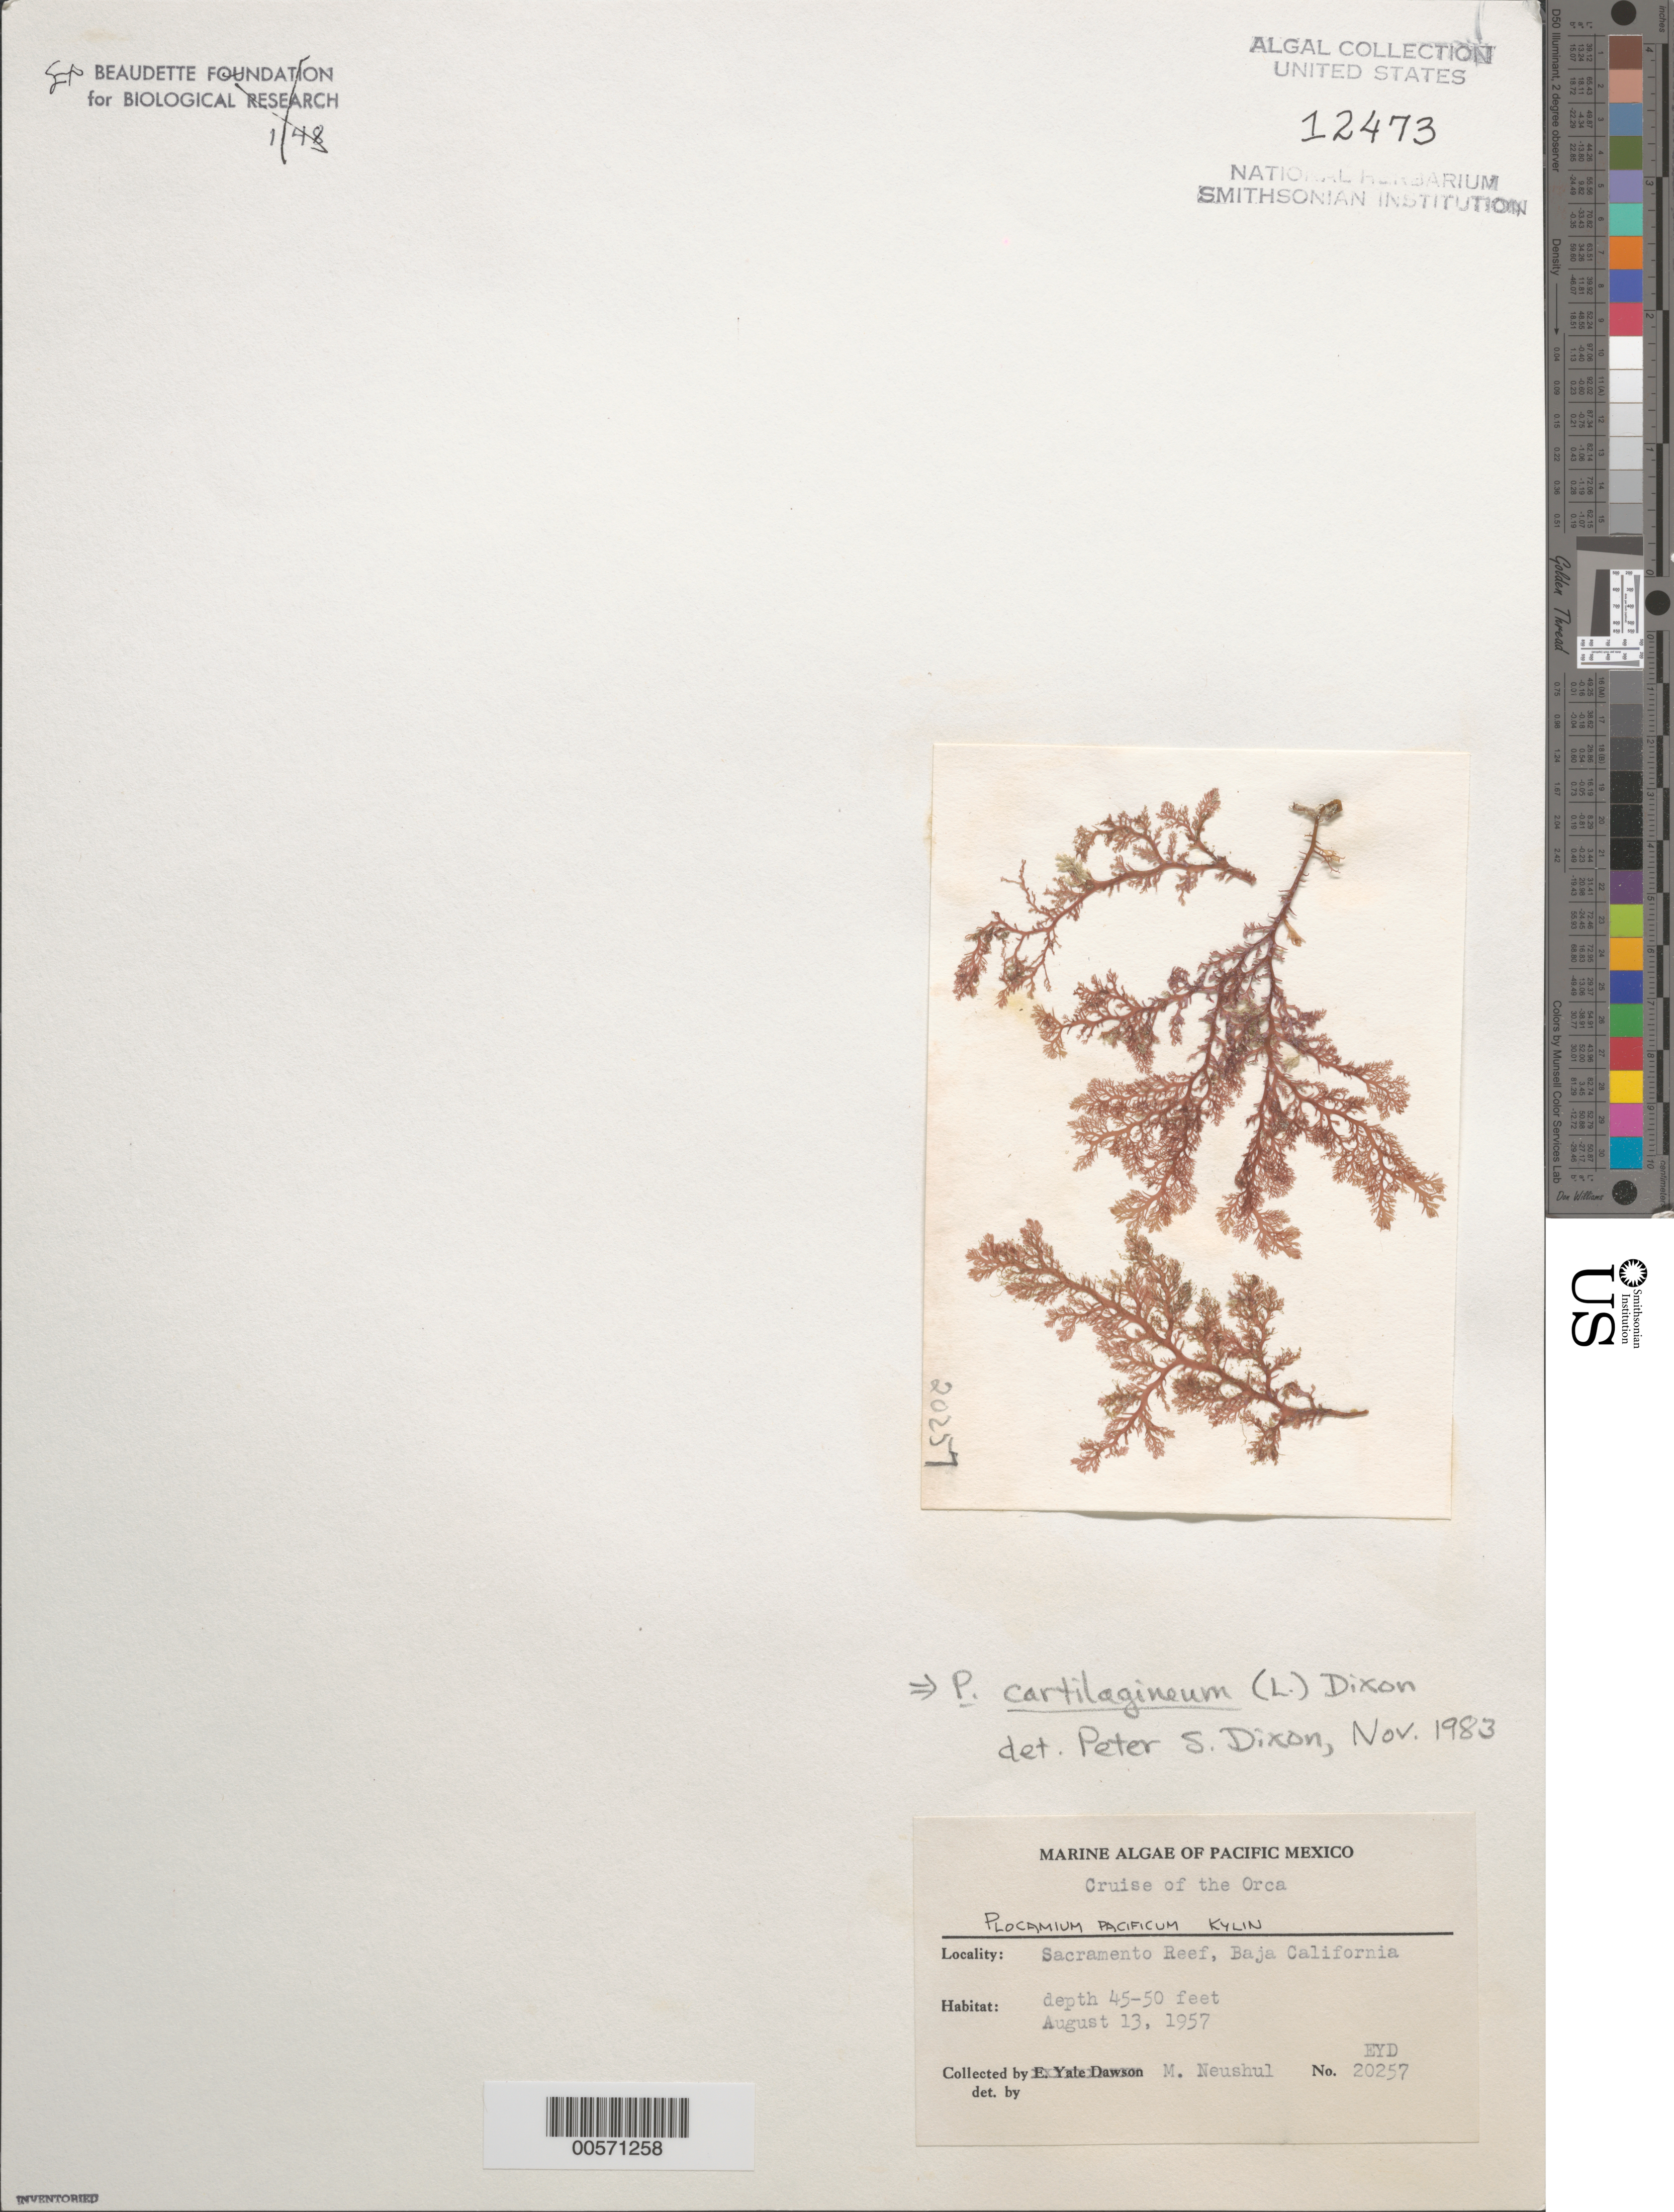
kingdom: Plantae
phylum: Rhodophyta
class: Florideophyceae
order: Plocamiales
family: Plocamiaceae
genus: Plocamium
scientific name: Plocamium cartilagineum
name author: (L.) P.S. Dixon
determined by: Dixon, P. S.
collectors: M. Neushul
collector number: EYD 20257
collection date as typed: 13 Aug 1957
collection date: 1957-08-13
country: Mexico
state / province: Baja California Norte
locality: Sacramento Reef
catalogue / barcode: US 12473